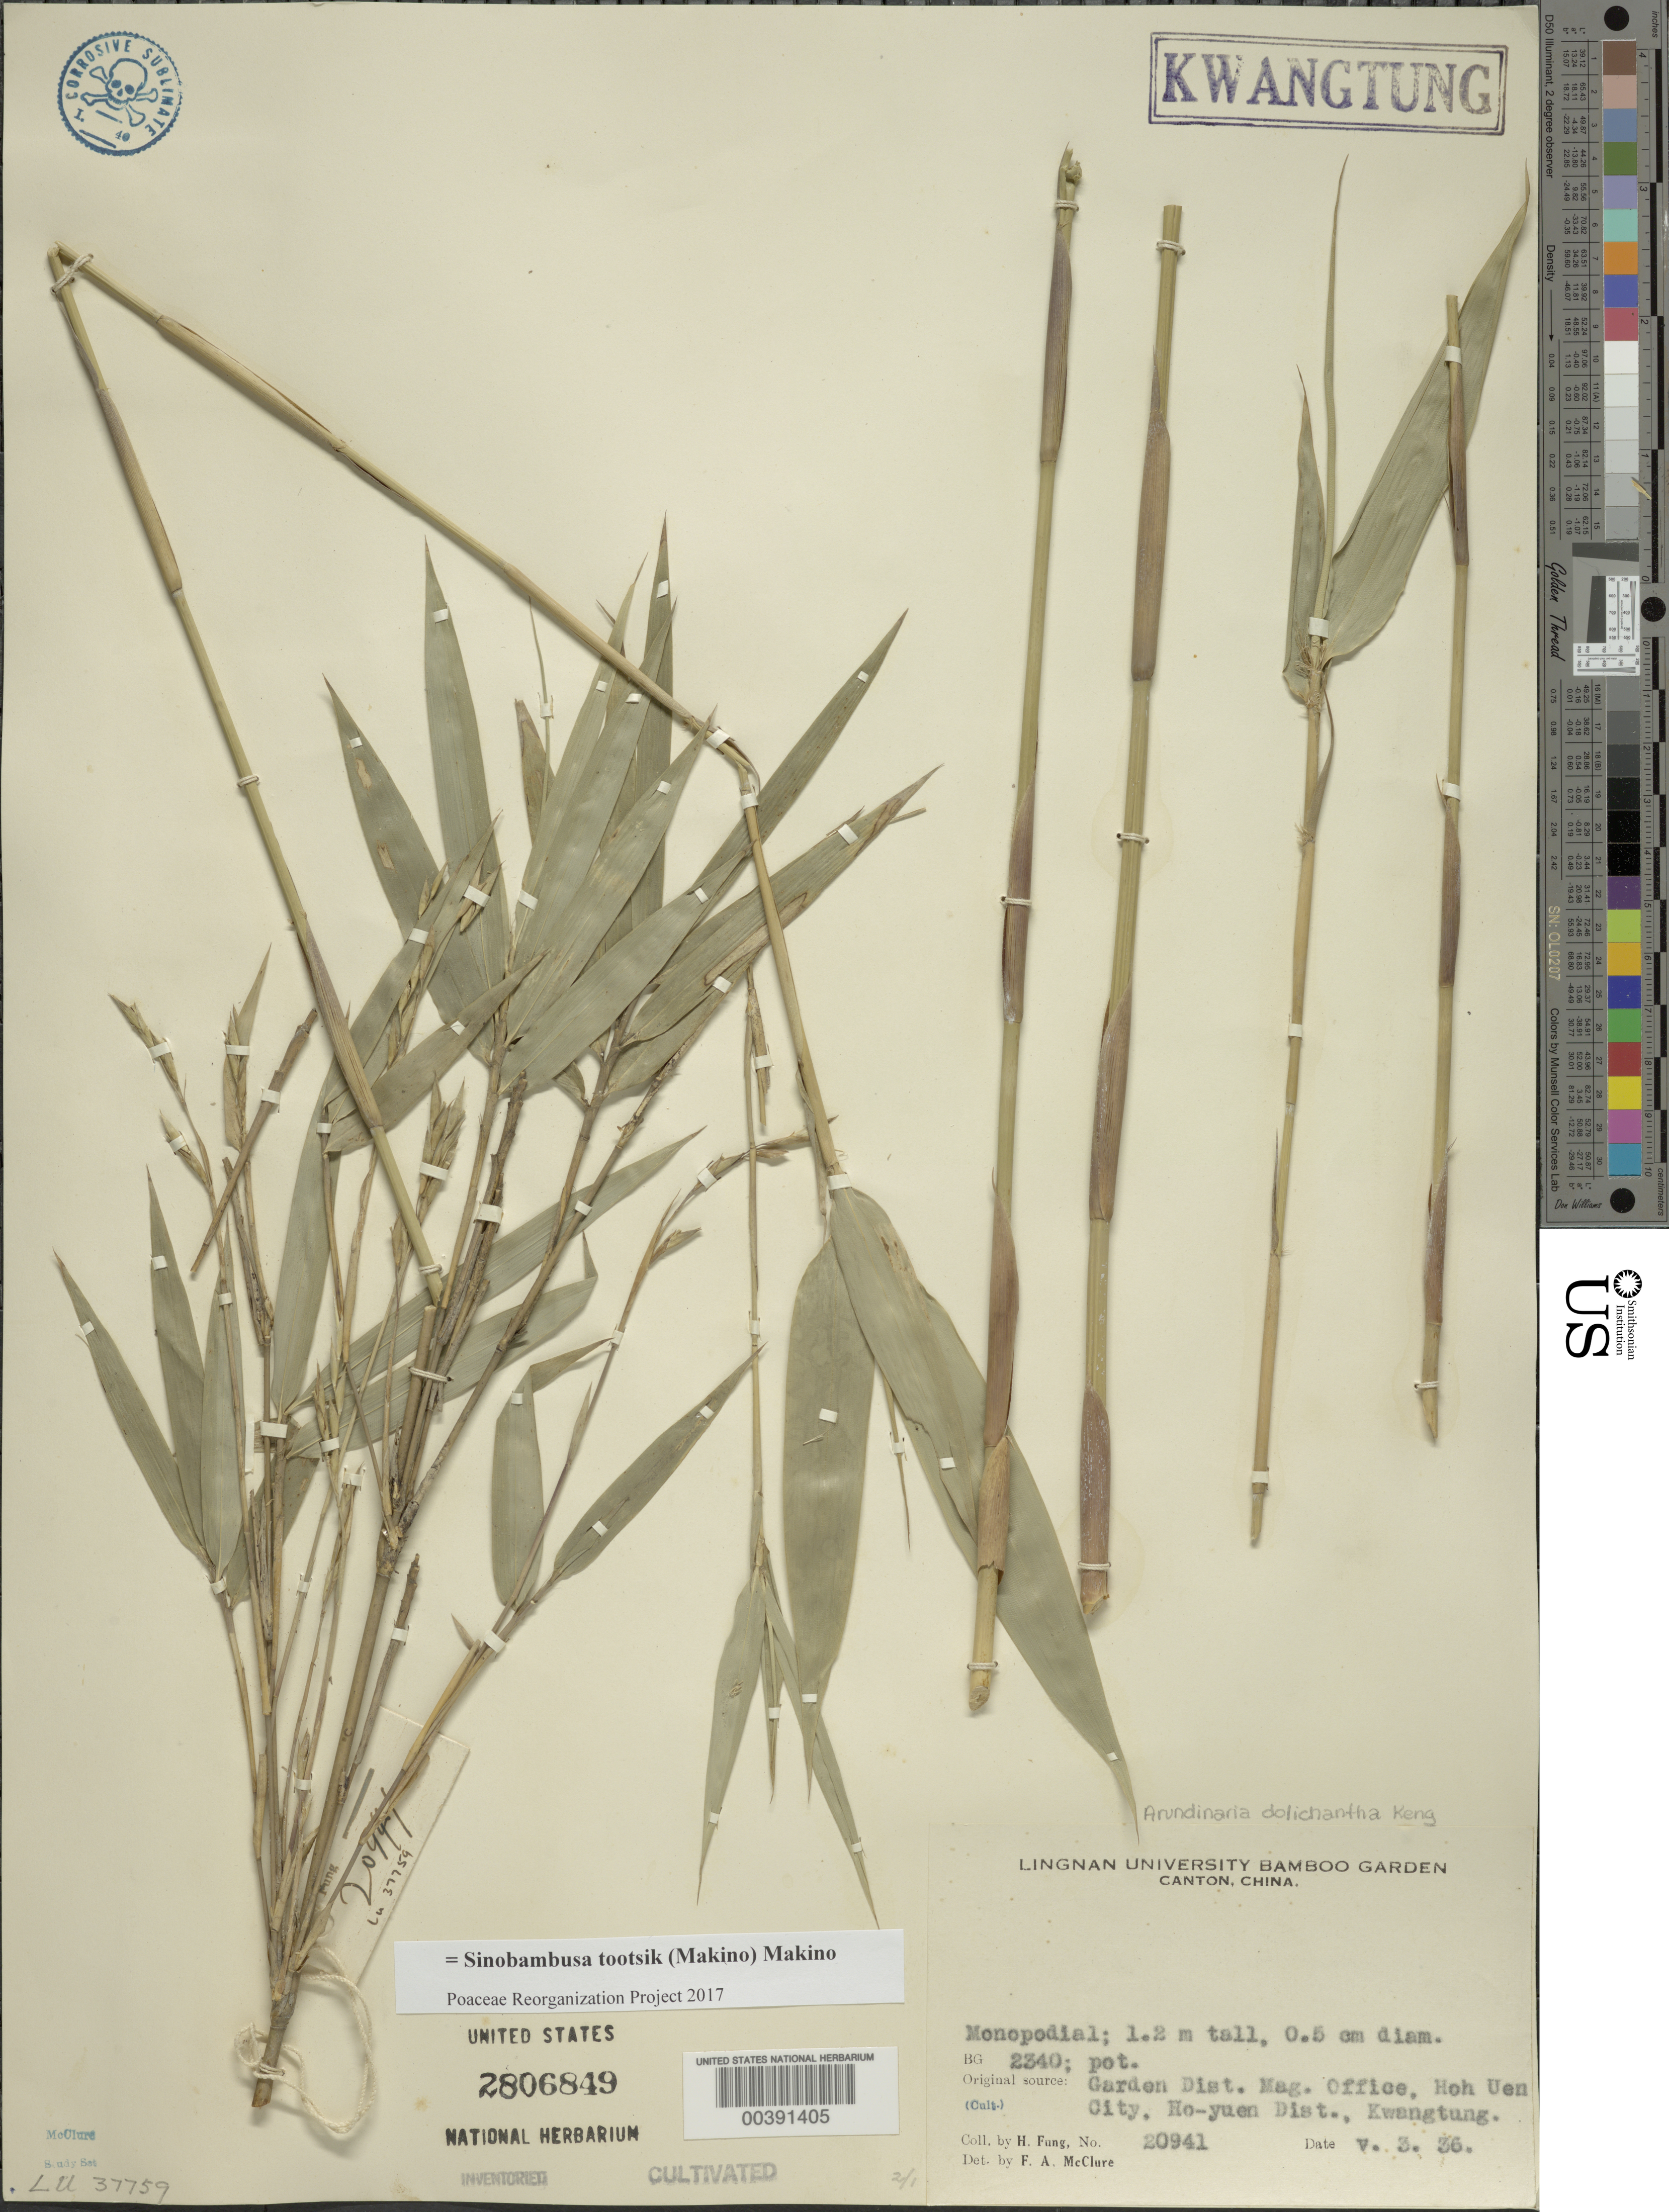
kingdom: Plantae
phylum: Tracheophyta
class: Liliopsida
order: Poales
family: Poaceae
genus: Sinobambusa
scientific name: Sinobambusa tootsik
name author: Makino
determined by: Poaceae Reorganization Project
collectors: H. L. Fung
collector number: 20941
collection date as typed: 03 May 1936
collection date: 1936-05-03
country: China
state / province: Guangdong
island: Honam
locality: Lingnan Univ. Bamboo Garden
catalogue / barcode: US 2806849